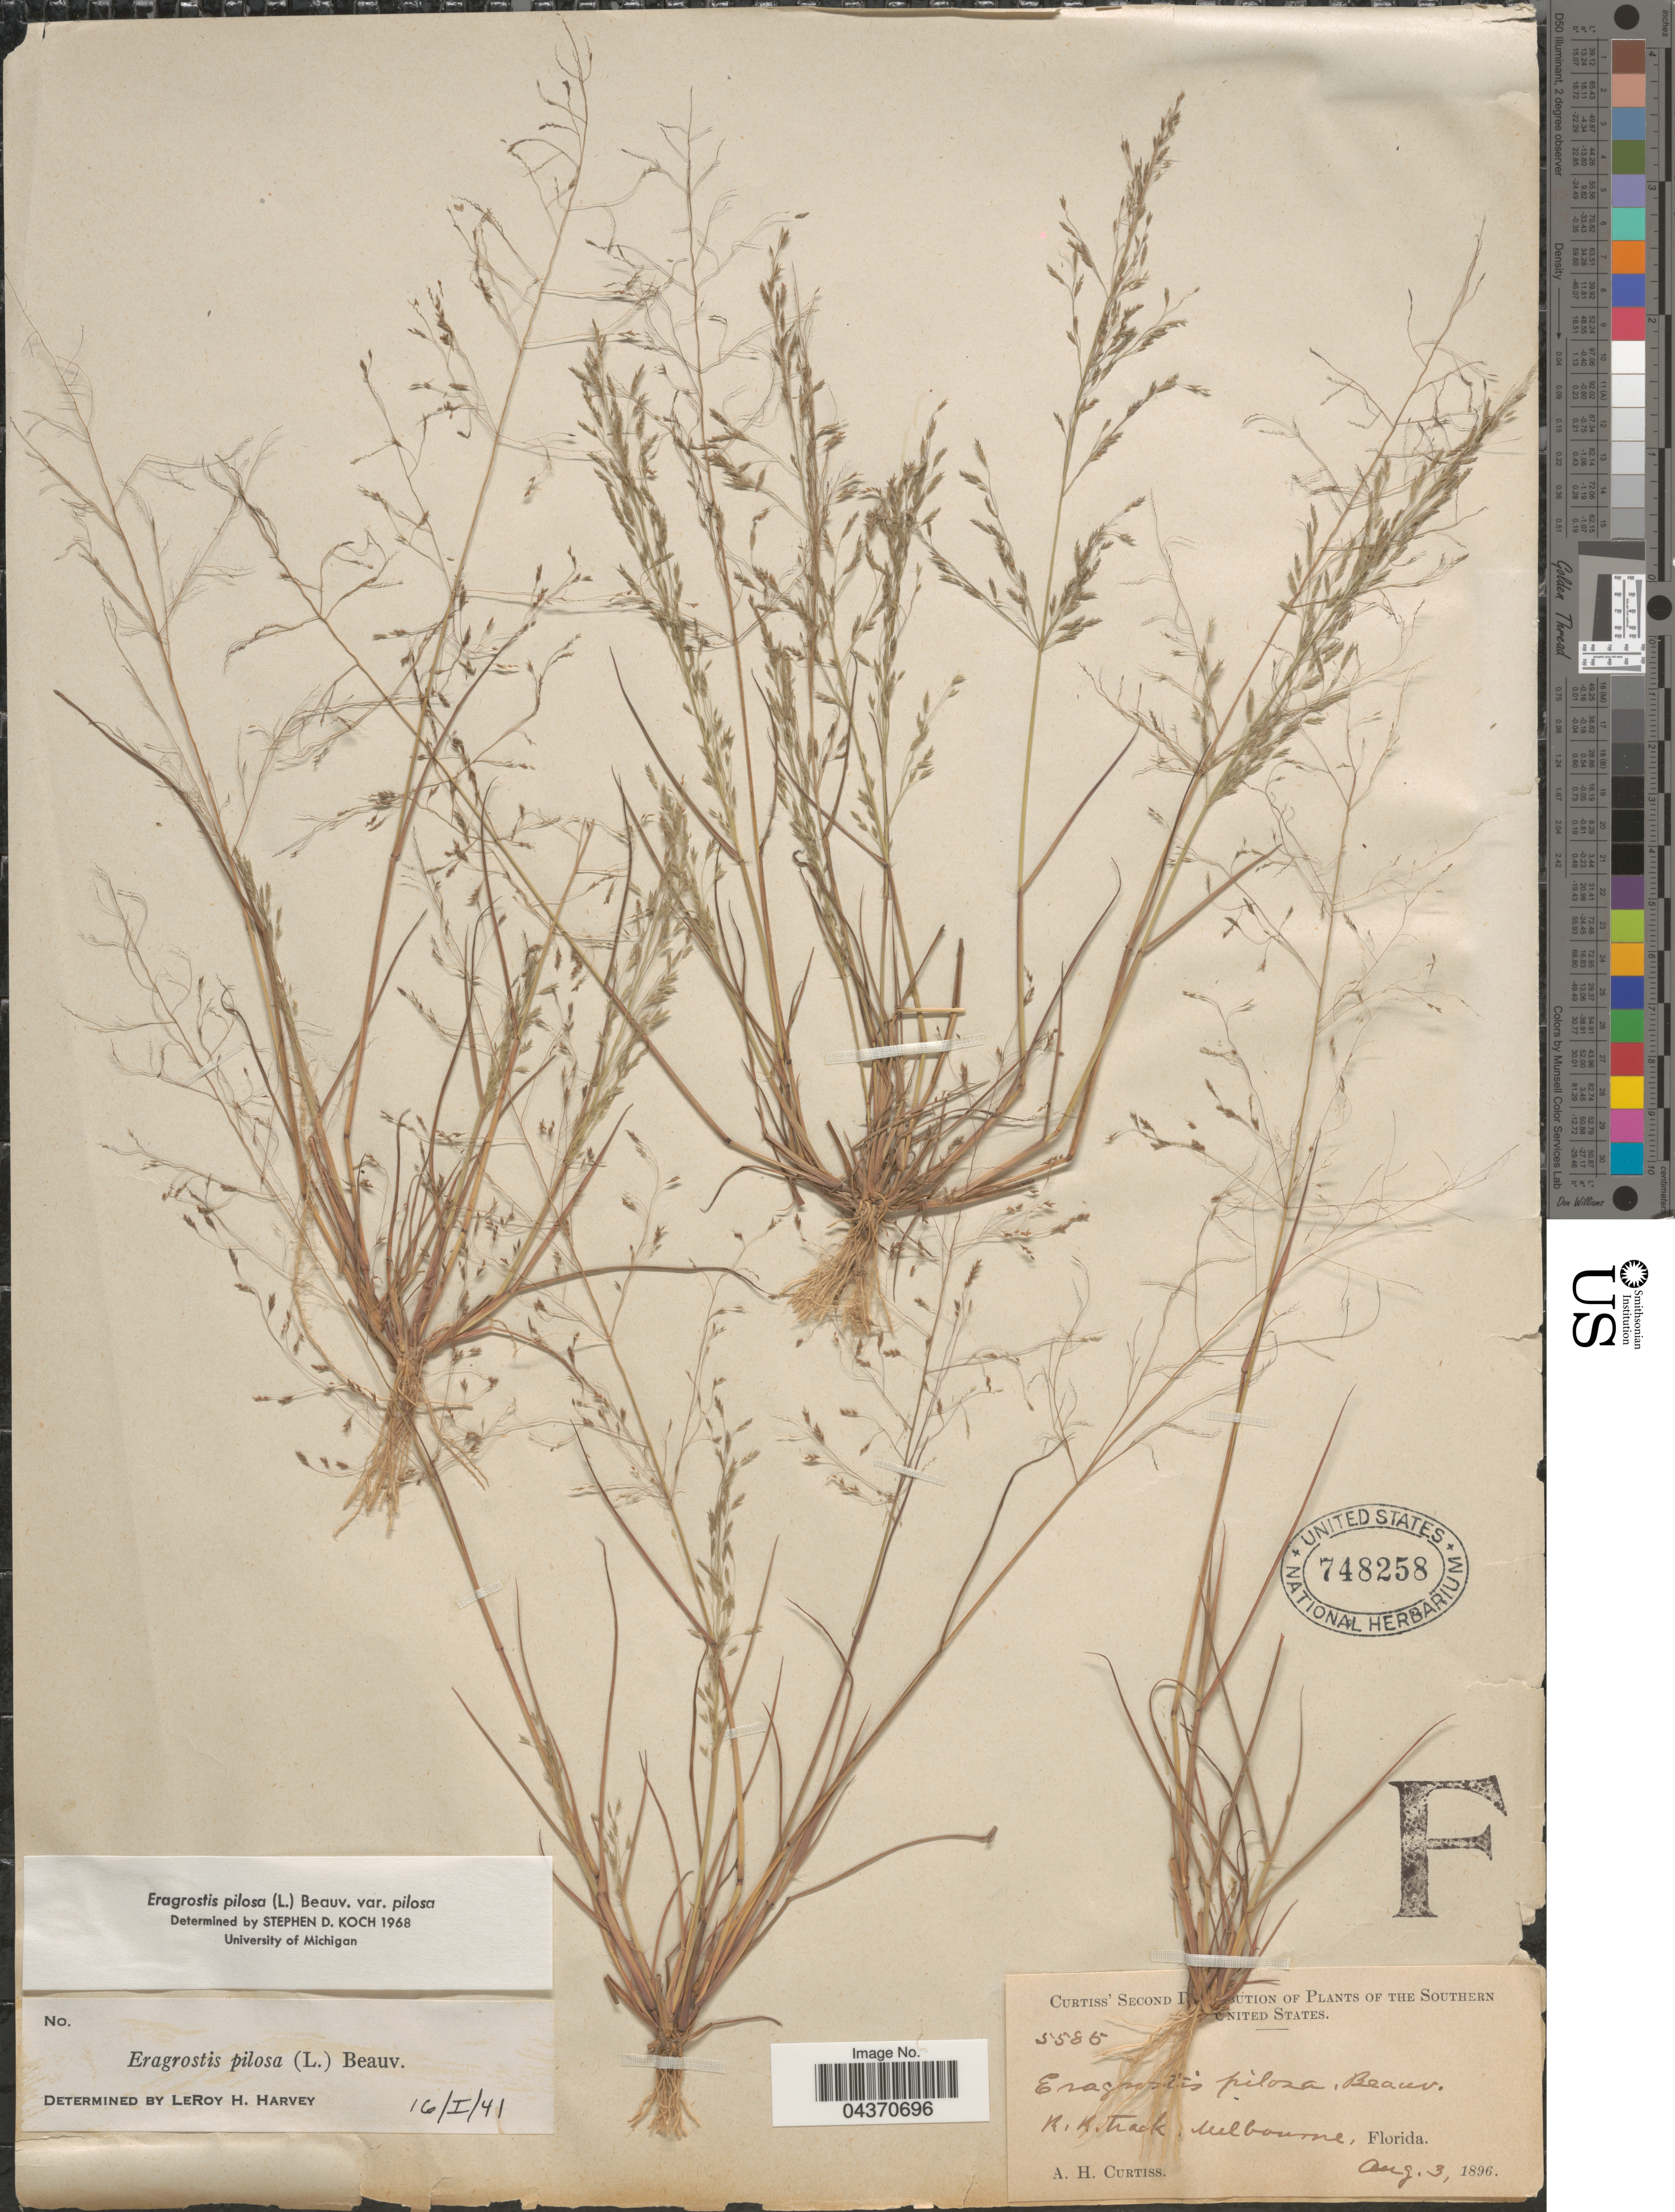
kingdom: Plantae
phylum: Tracheophyta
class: Liliopsida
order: Poales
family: Poaceae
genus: Eragrostis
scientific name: Eragrostis pilosa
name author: (L.) P. Beauv.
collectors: A. H. Curtiss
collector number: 5585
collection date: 1896-08-03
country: United States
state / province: Florida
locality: The Southern United States. R. R. Track, Melbourne.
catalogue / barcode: US 748258